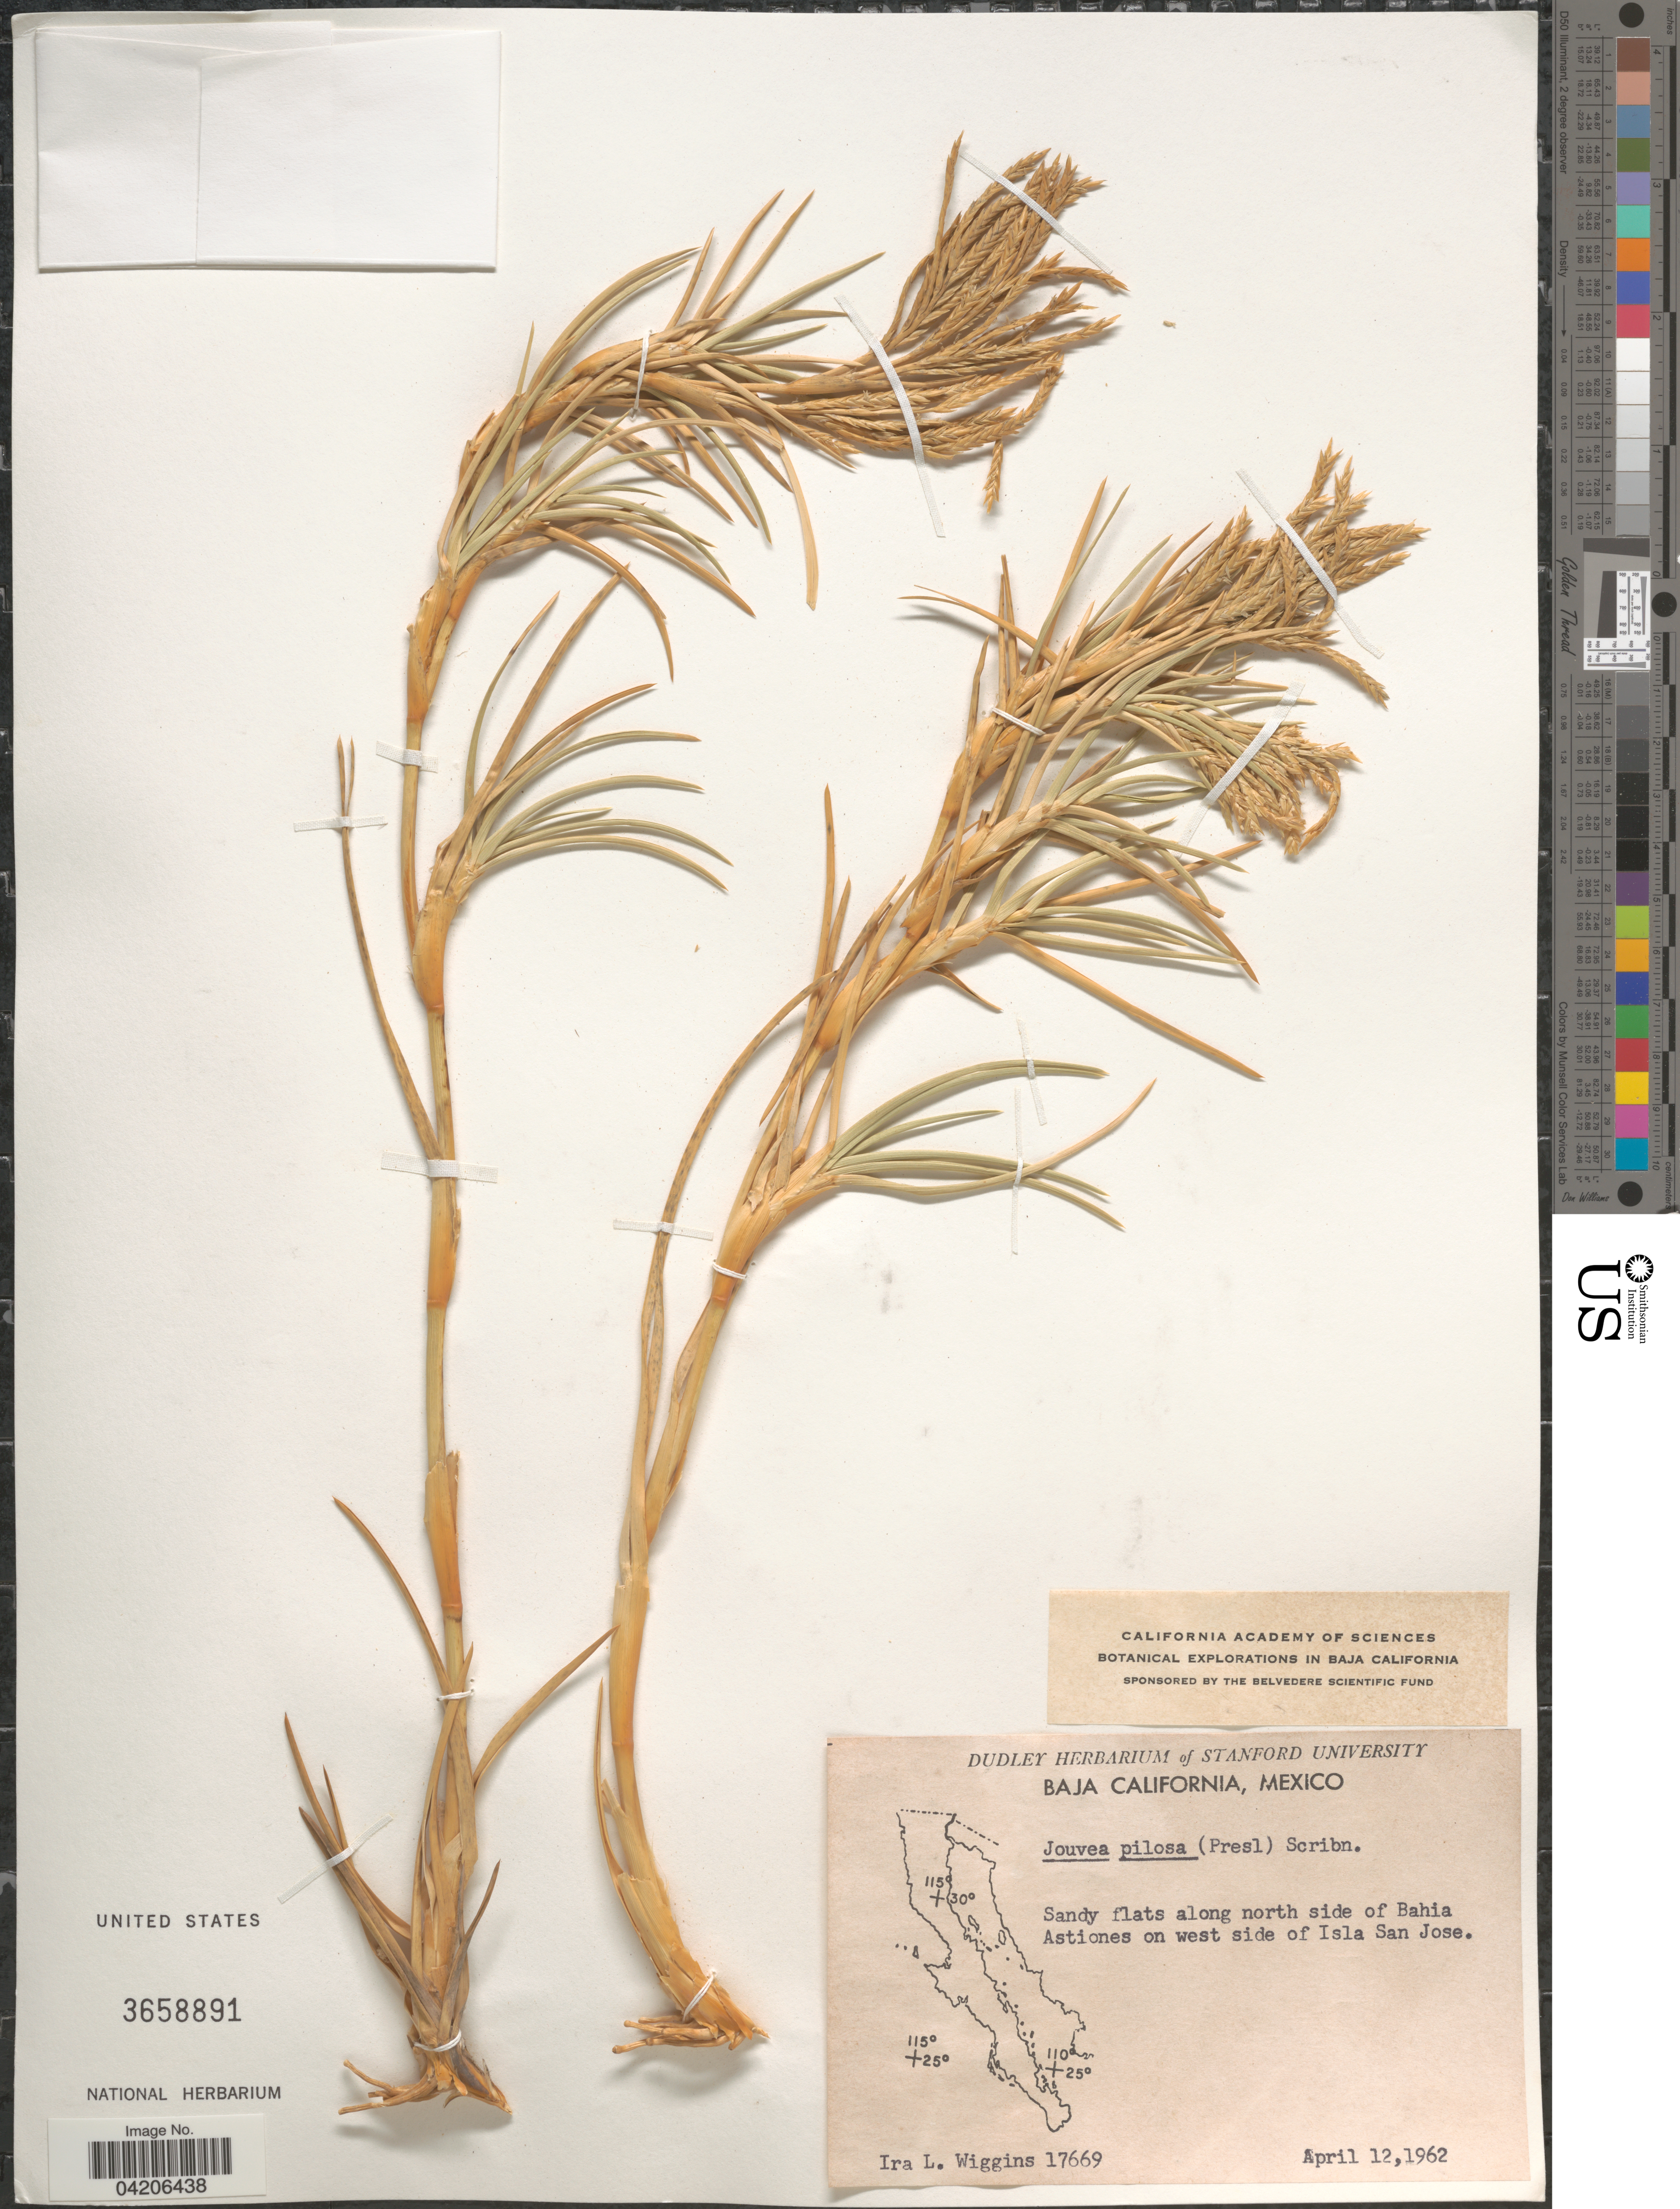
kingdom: Plantae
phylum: Tracheophyta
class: Liliopsida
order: Poales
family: Poaceae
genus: Jouvea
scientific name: Jouvea pilosa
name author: (J. Presl) Scribn.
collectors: I. L. Wiggins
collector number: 17669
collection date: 1962-04-12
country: Mexico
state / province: Baja California Sur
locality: California Academy of Sciences Botanical Explorations in Baja California. Sandy flats along north side of Bahia Astiones on west side of Isla San Jose.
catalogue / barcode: US 3658891